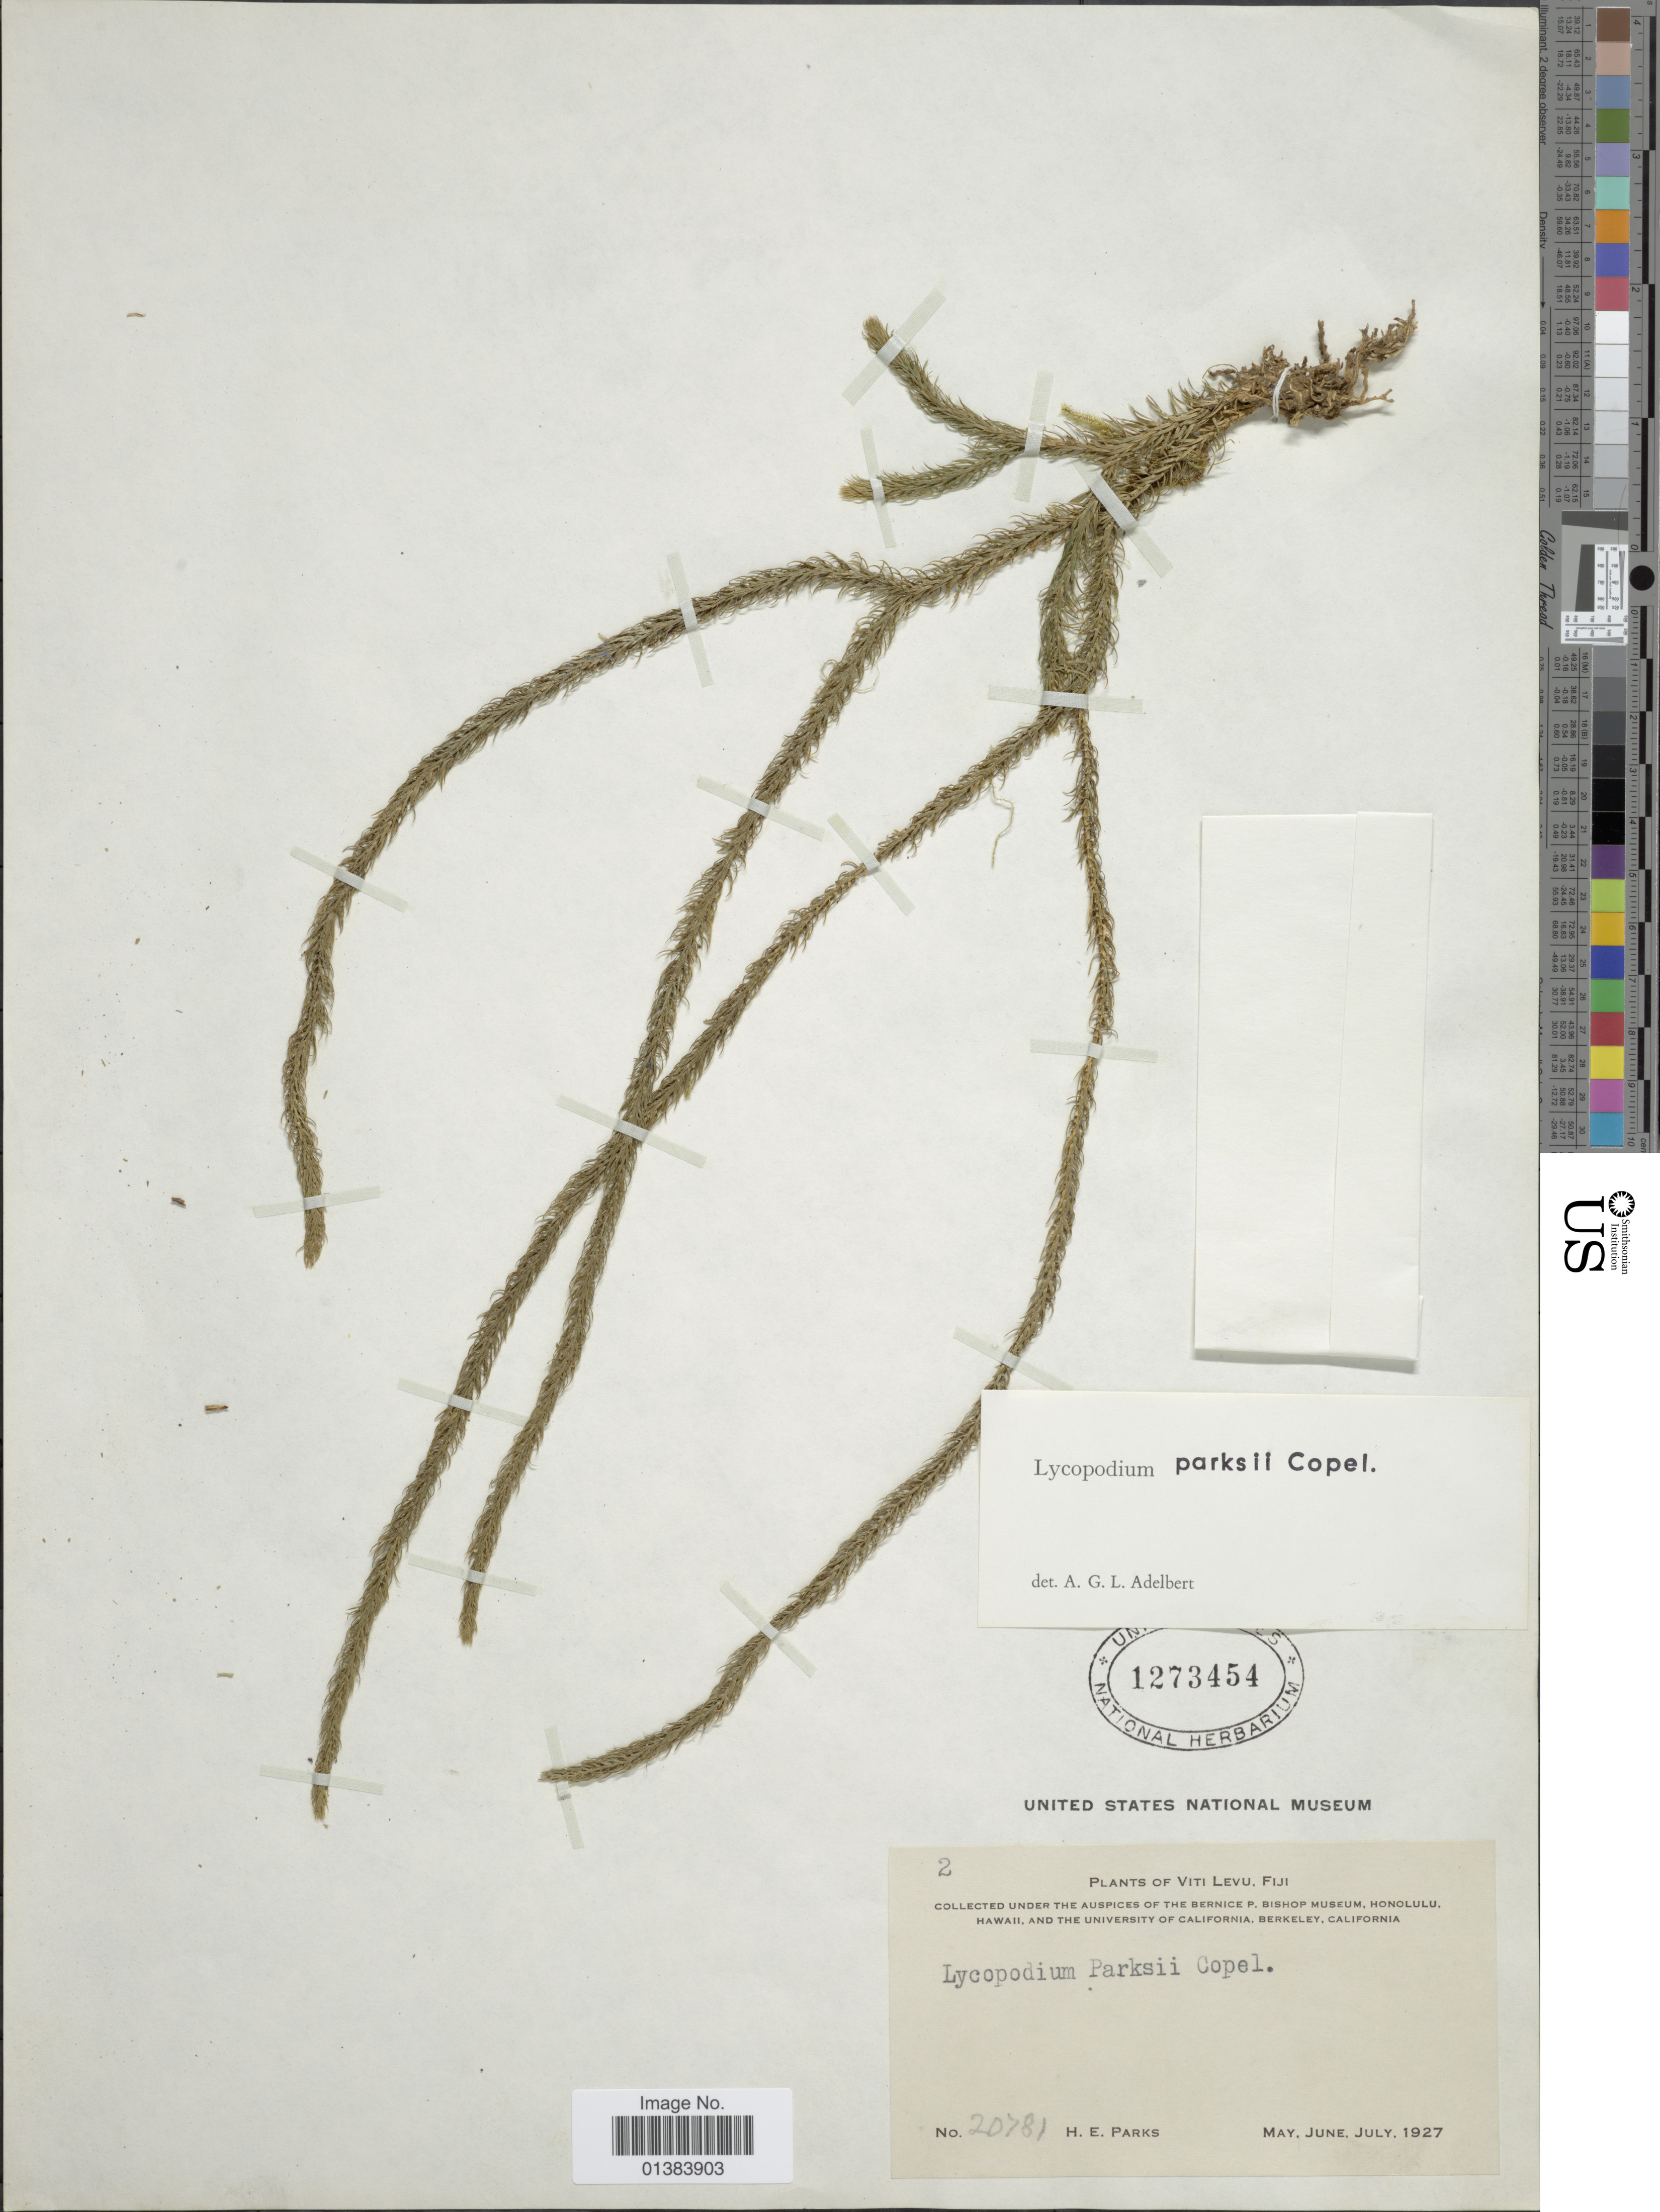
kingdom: Plantae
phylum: Tracheophyta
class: Lycopodiopsida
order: Lycopodiales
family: Lycopodiaceae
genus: Phlegmariurus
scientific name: Phlegmariurus parksii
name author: (Copel.) A. R. Field & Bostock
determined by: Field, A. R.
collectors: H. E. Parks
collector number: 20781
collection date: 1927-05/1927-07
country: Fiji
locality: Viti Levu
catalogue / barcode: US 1273454